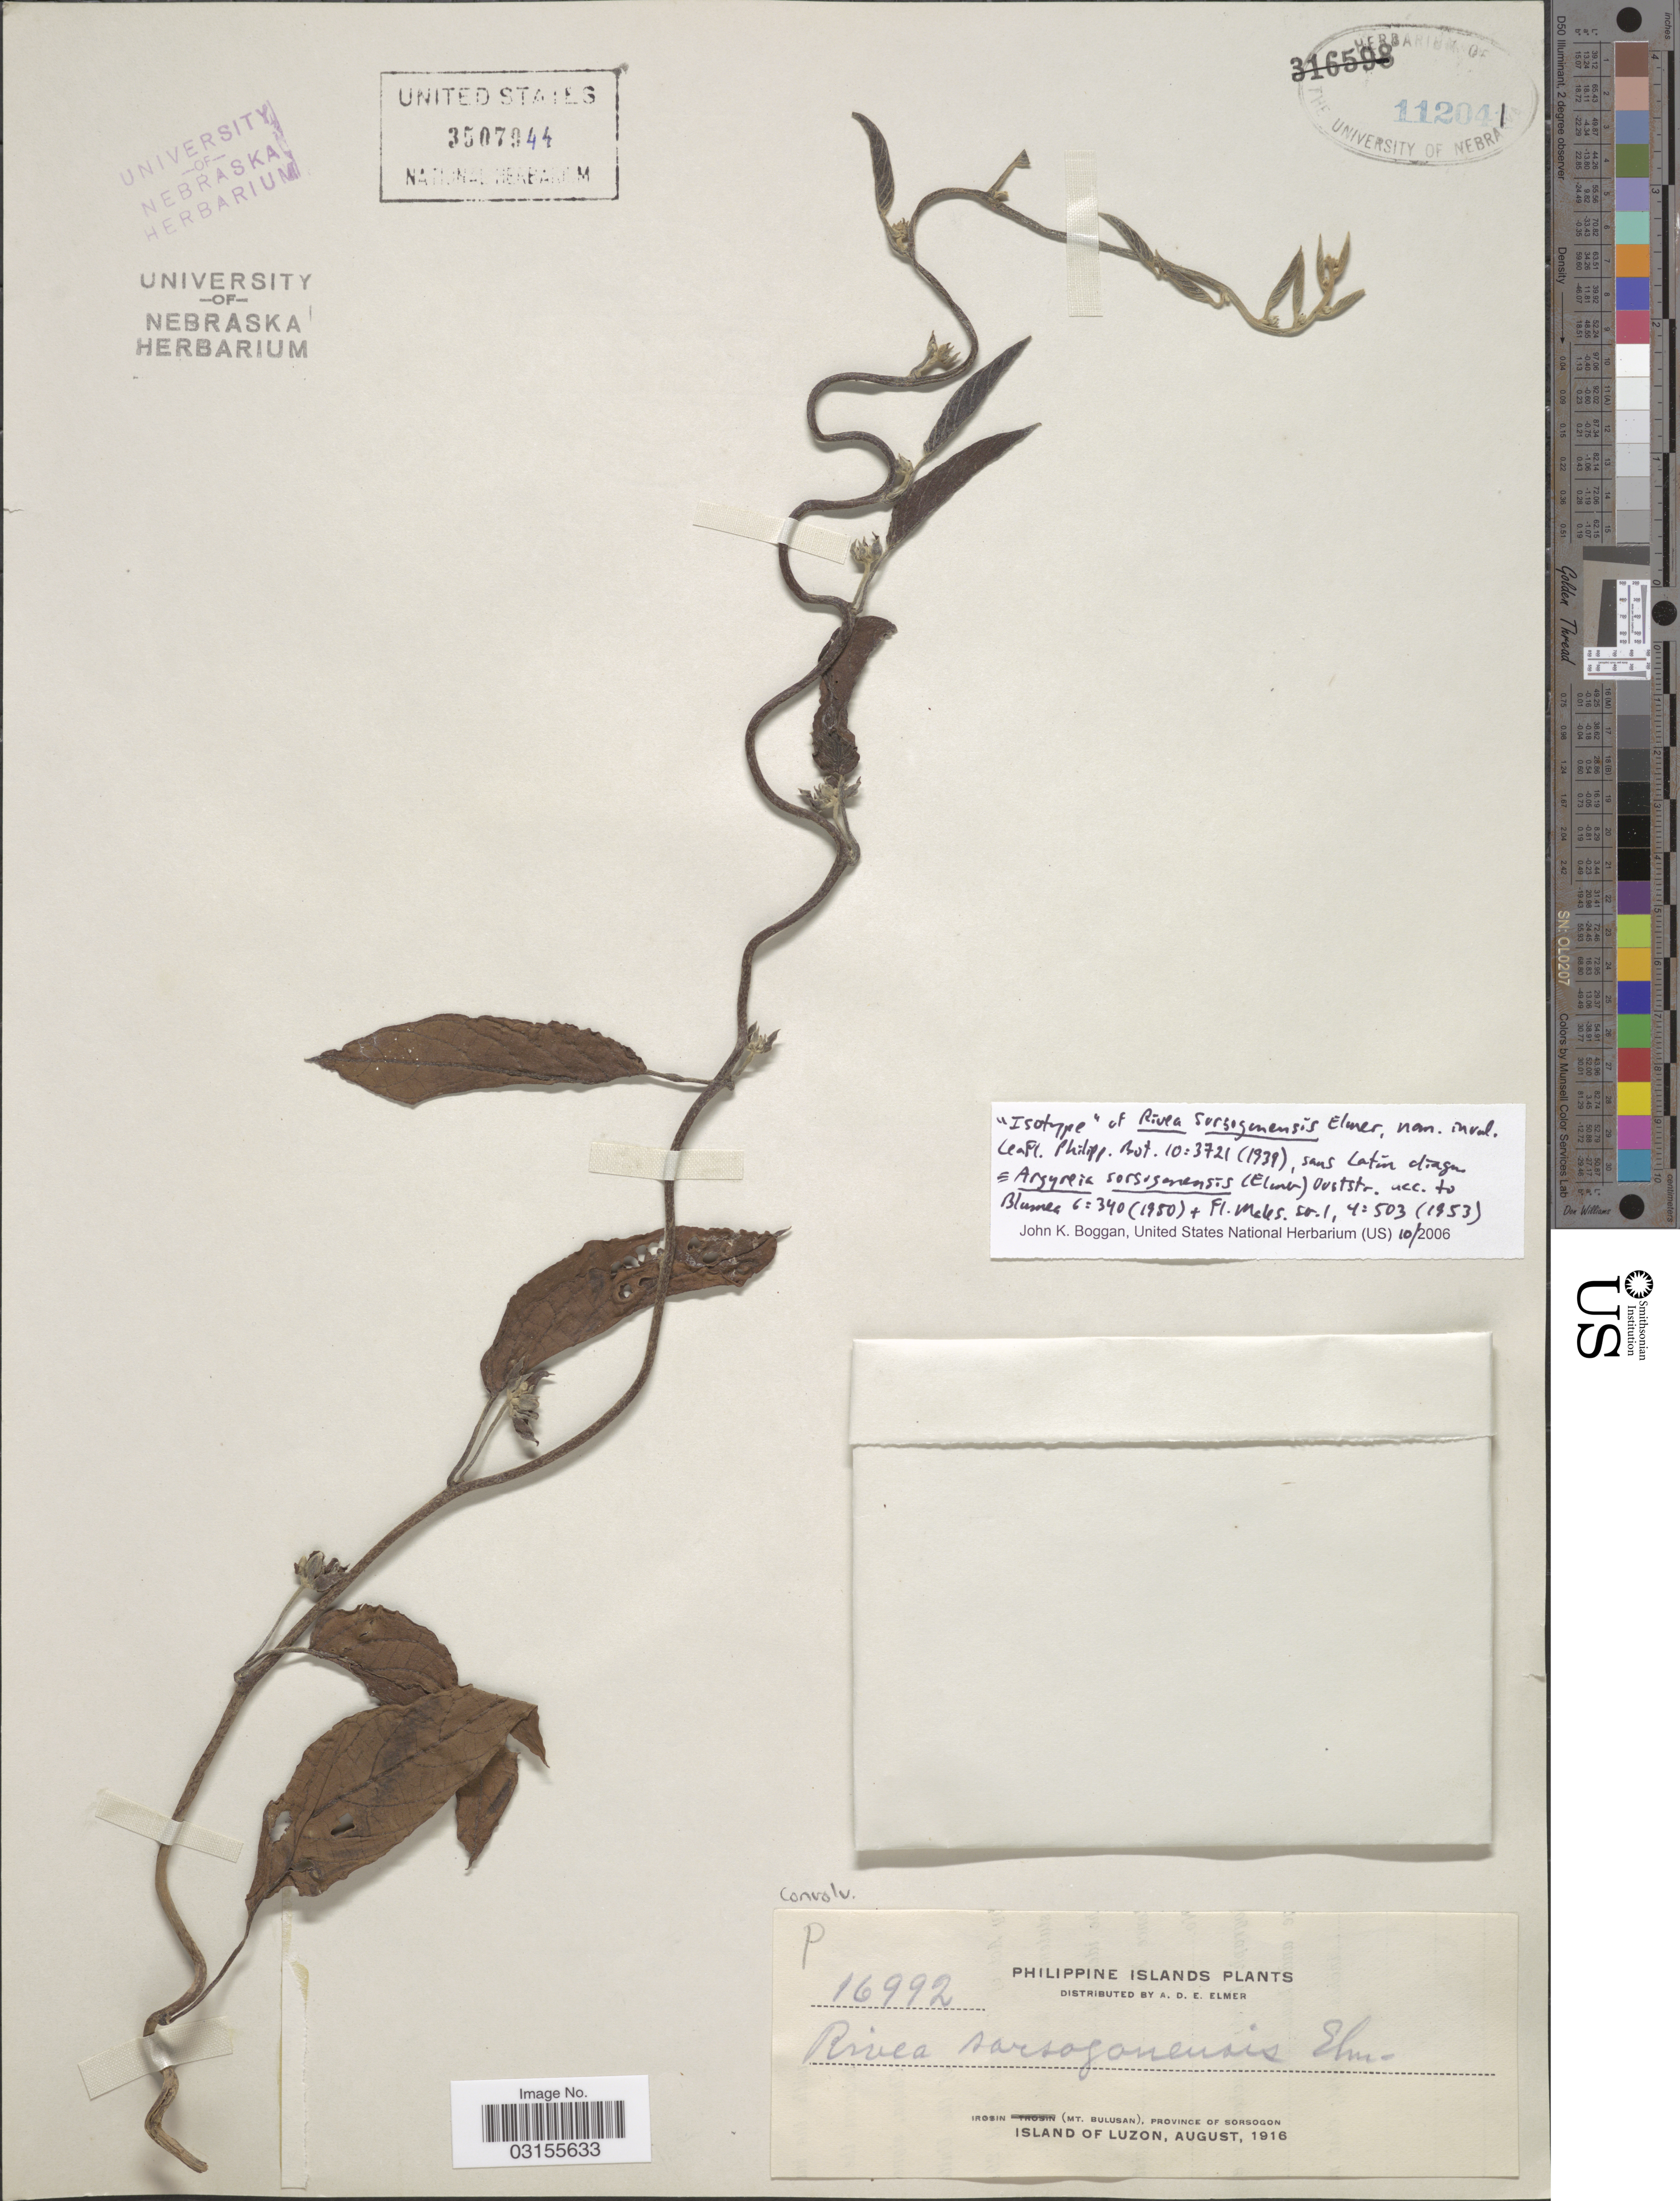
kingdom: Plantae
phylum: Tracheophyta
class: Magnoliopsida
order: Solanales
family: Convolvulaceae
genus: Argyreia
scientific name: Argyreia sorsogonensis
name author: Ooststr. ex Staples & Traiperm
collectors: A. D. E. Elmer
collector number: P 16992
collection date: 1916-08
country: Philippines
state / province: Bicol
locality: Philippine Islands. Irosin (Mt. Bulusan), Province of Sorsogon. Island of Luzon.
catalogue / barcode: US 3507944